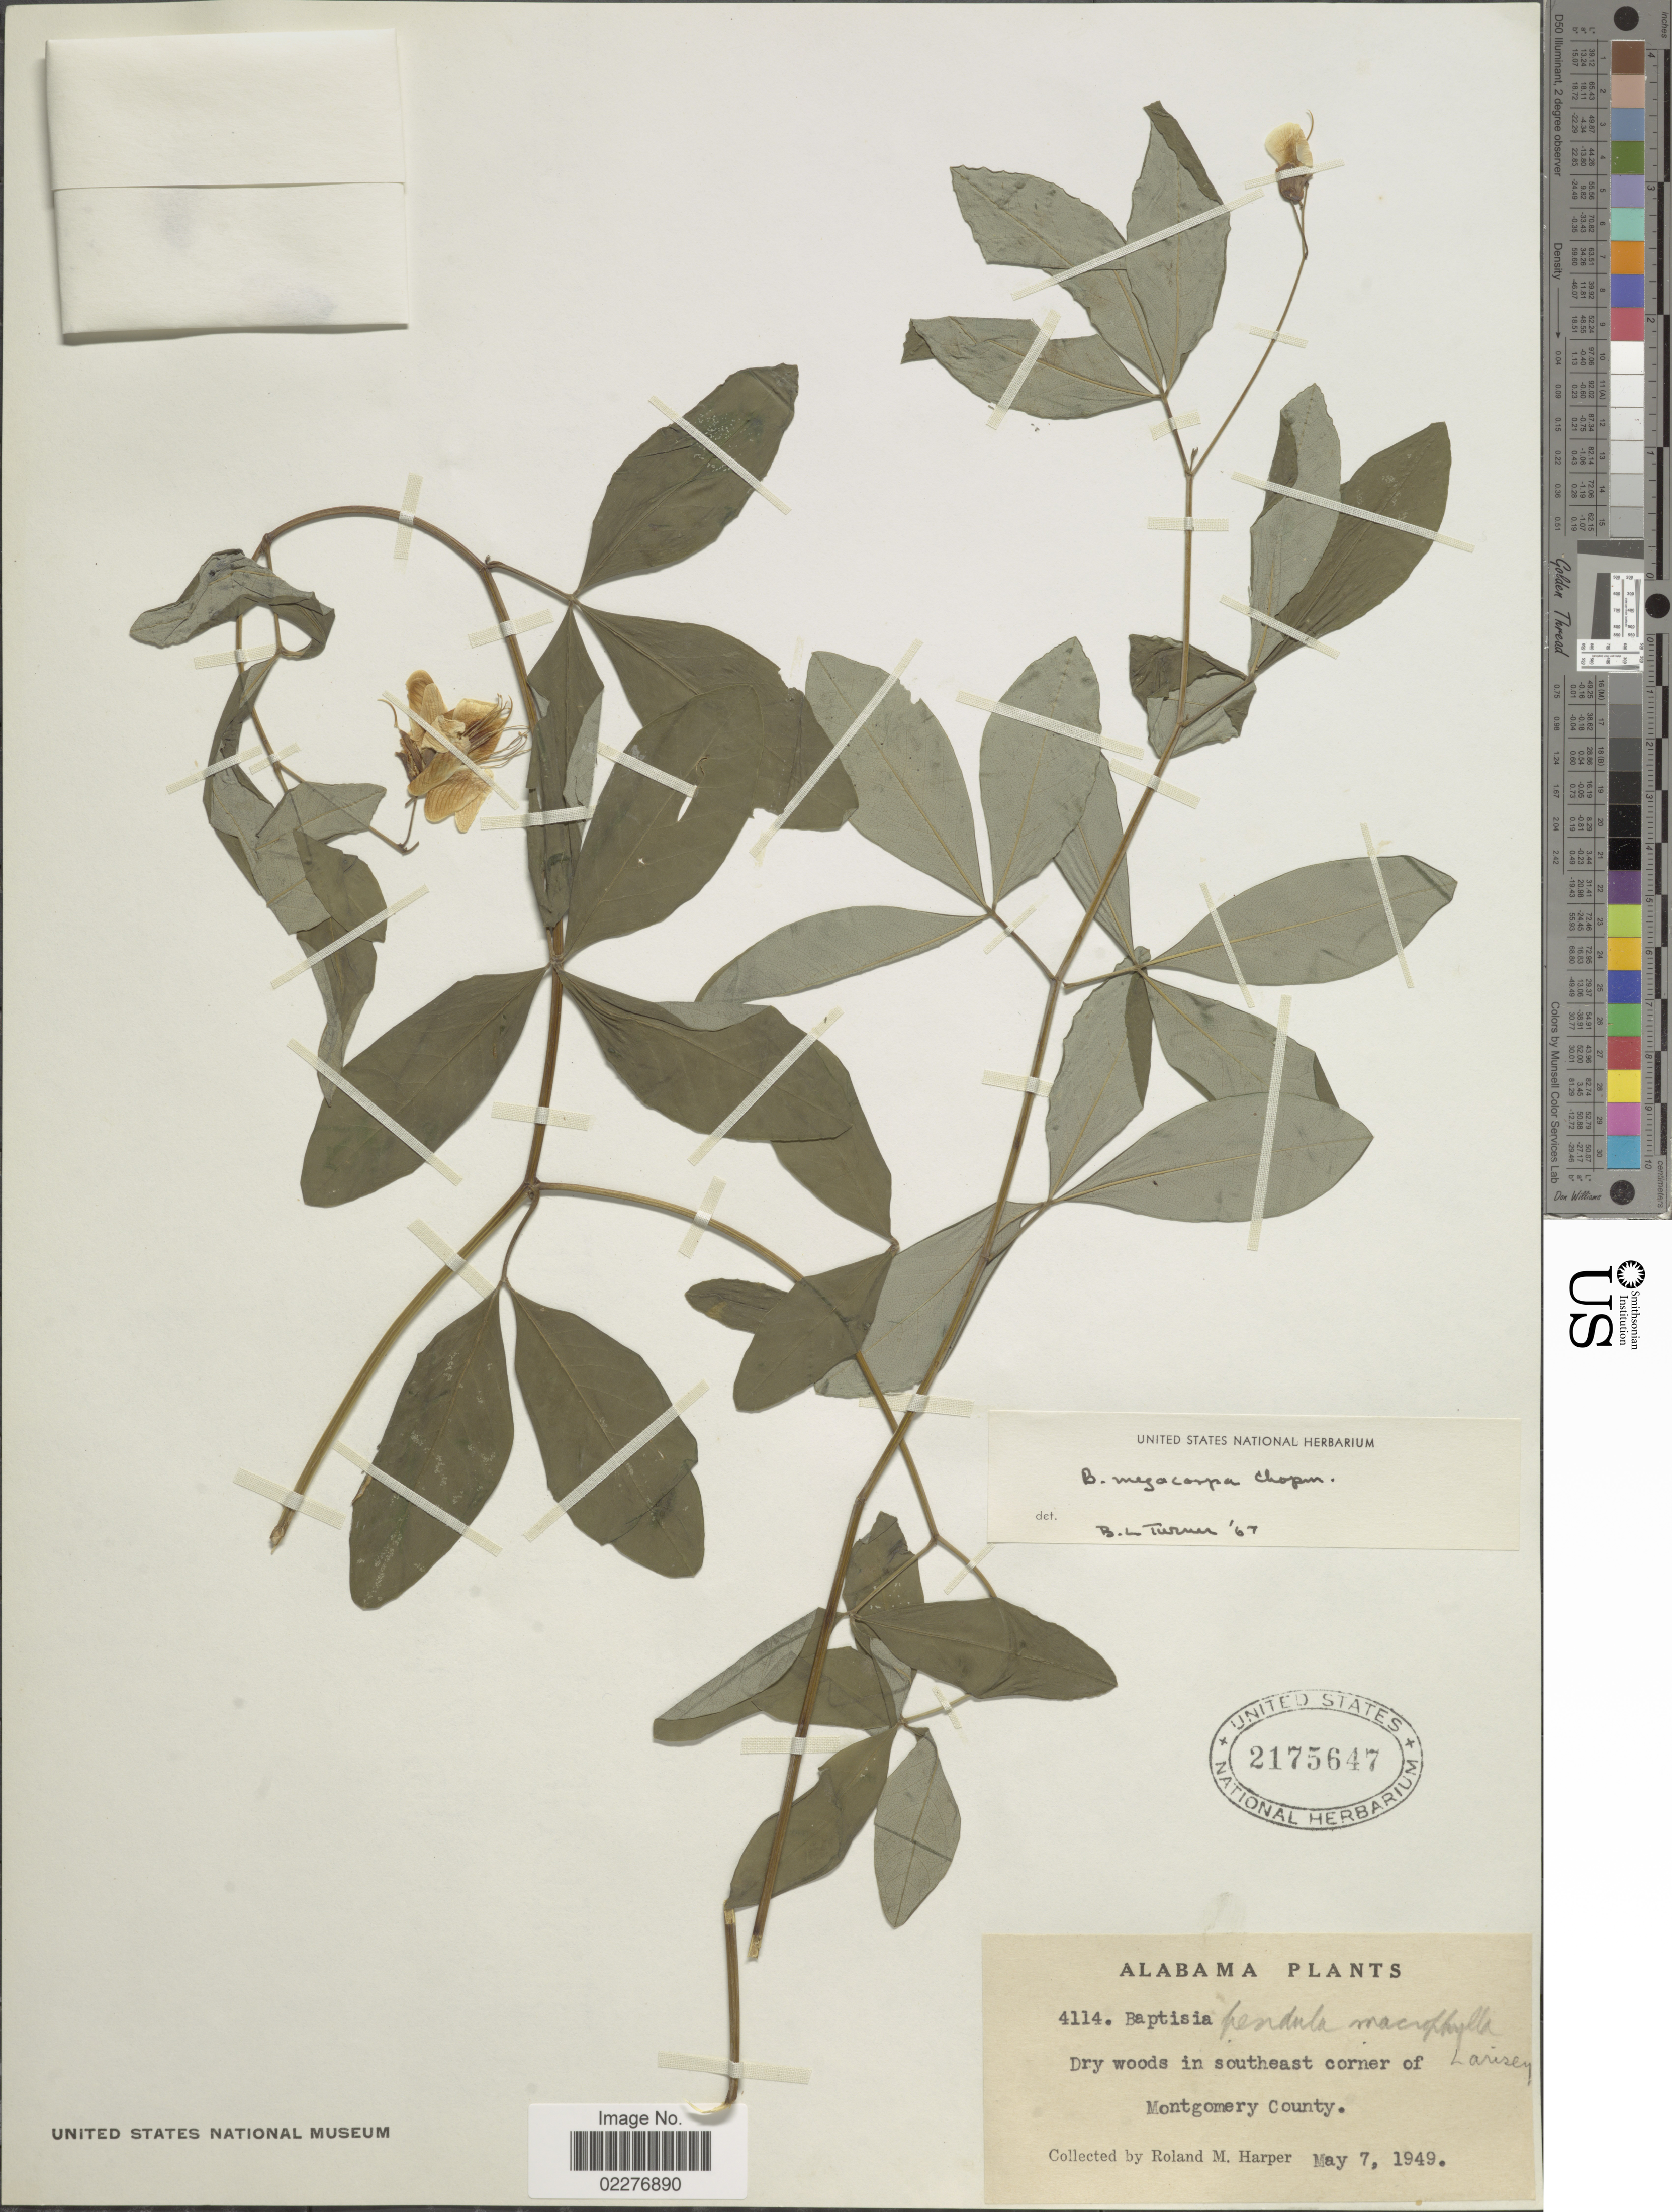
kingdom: Plantae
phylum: Tracheophyta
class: Magnoliopsida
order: Fabales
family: Fabaceae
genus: Baptisia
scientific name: Baptisia megacarpa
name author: Torr. & A. Gray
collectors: R. M. Harper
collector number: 4114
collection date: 1949-05-07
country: United States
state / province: Alabama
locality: Dry woods in southeast corner of Montgomery County, Larisey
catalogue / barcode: US 2175647